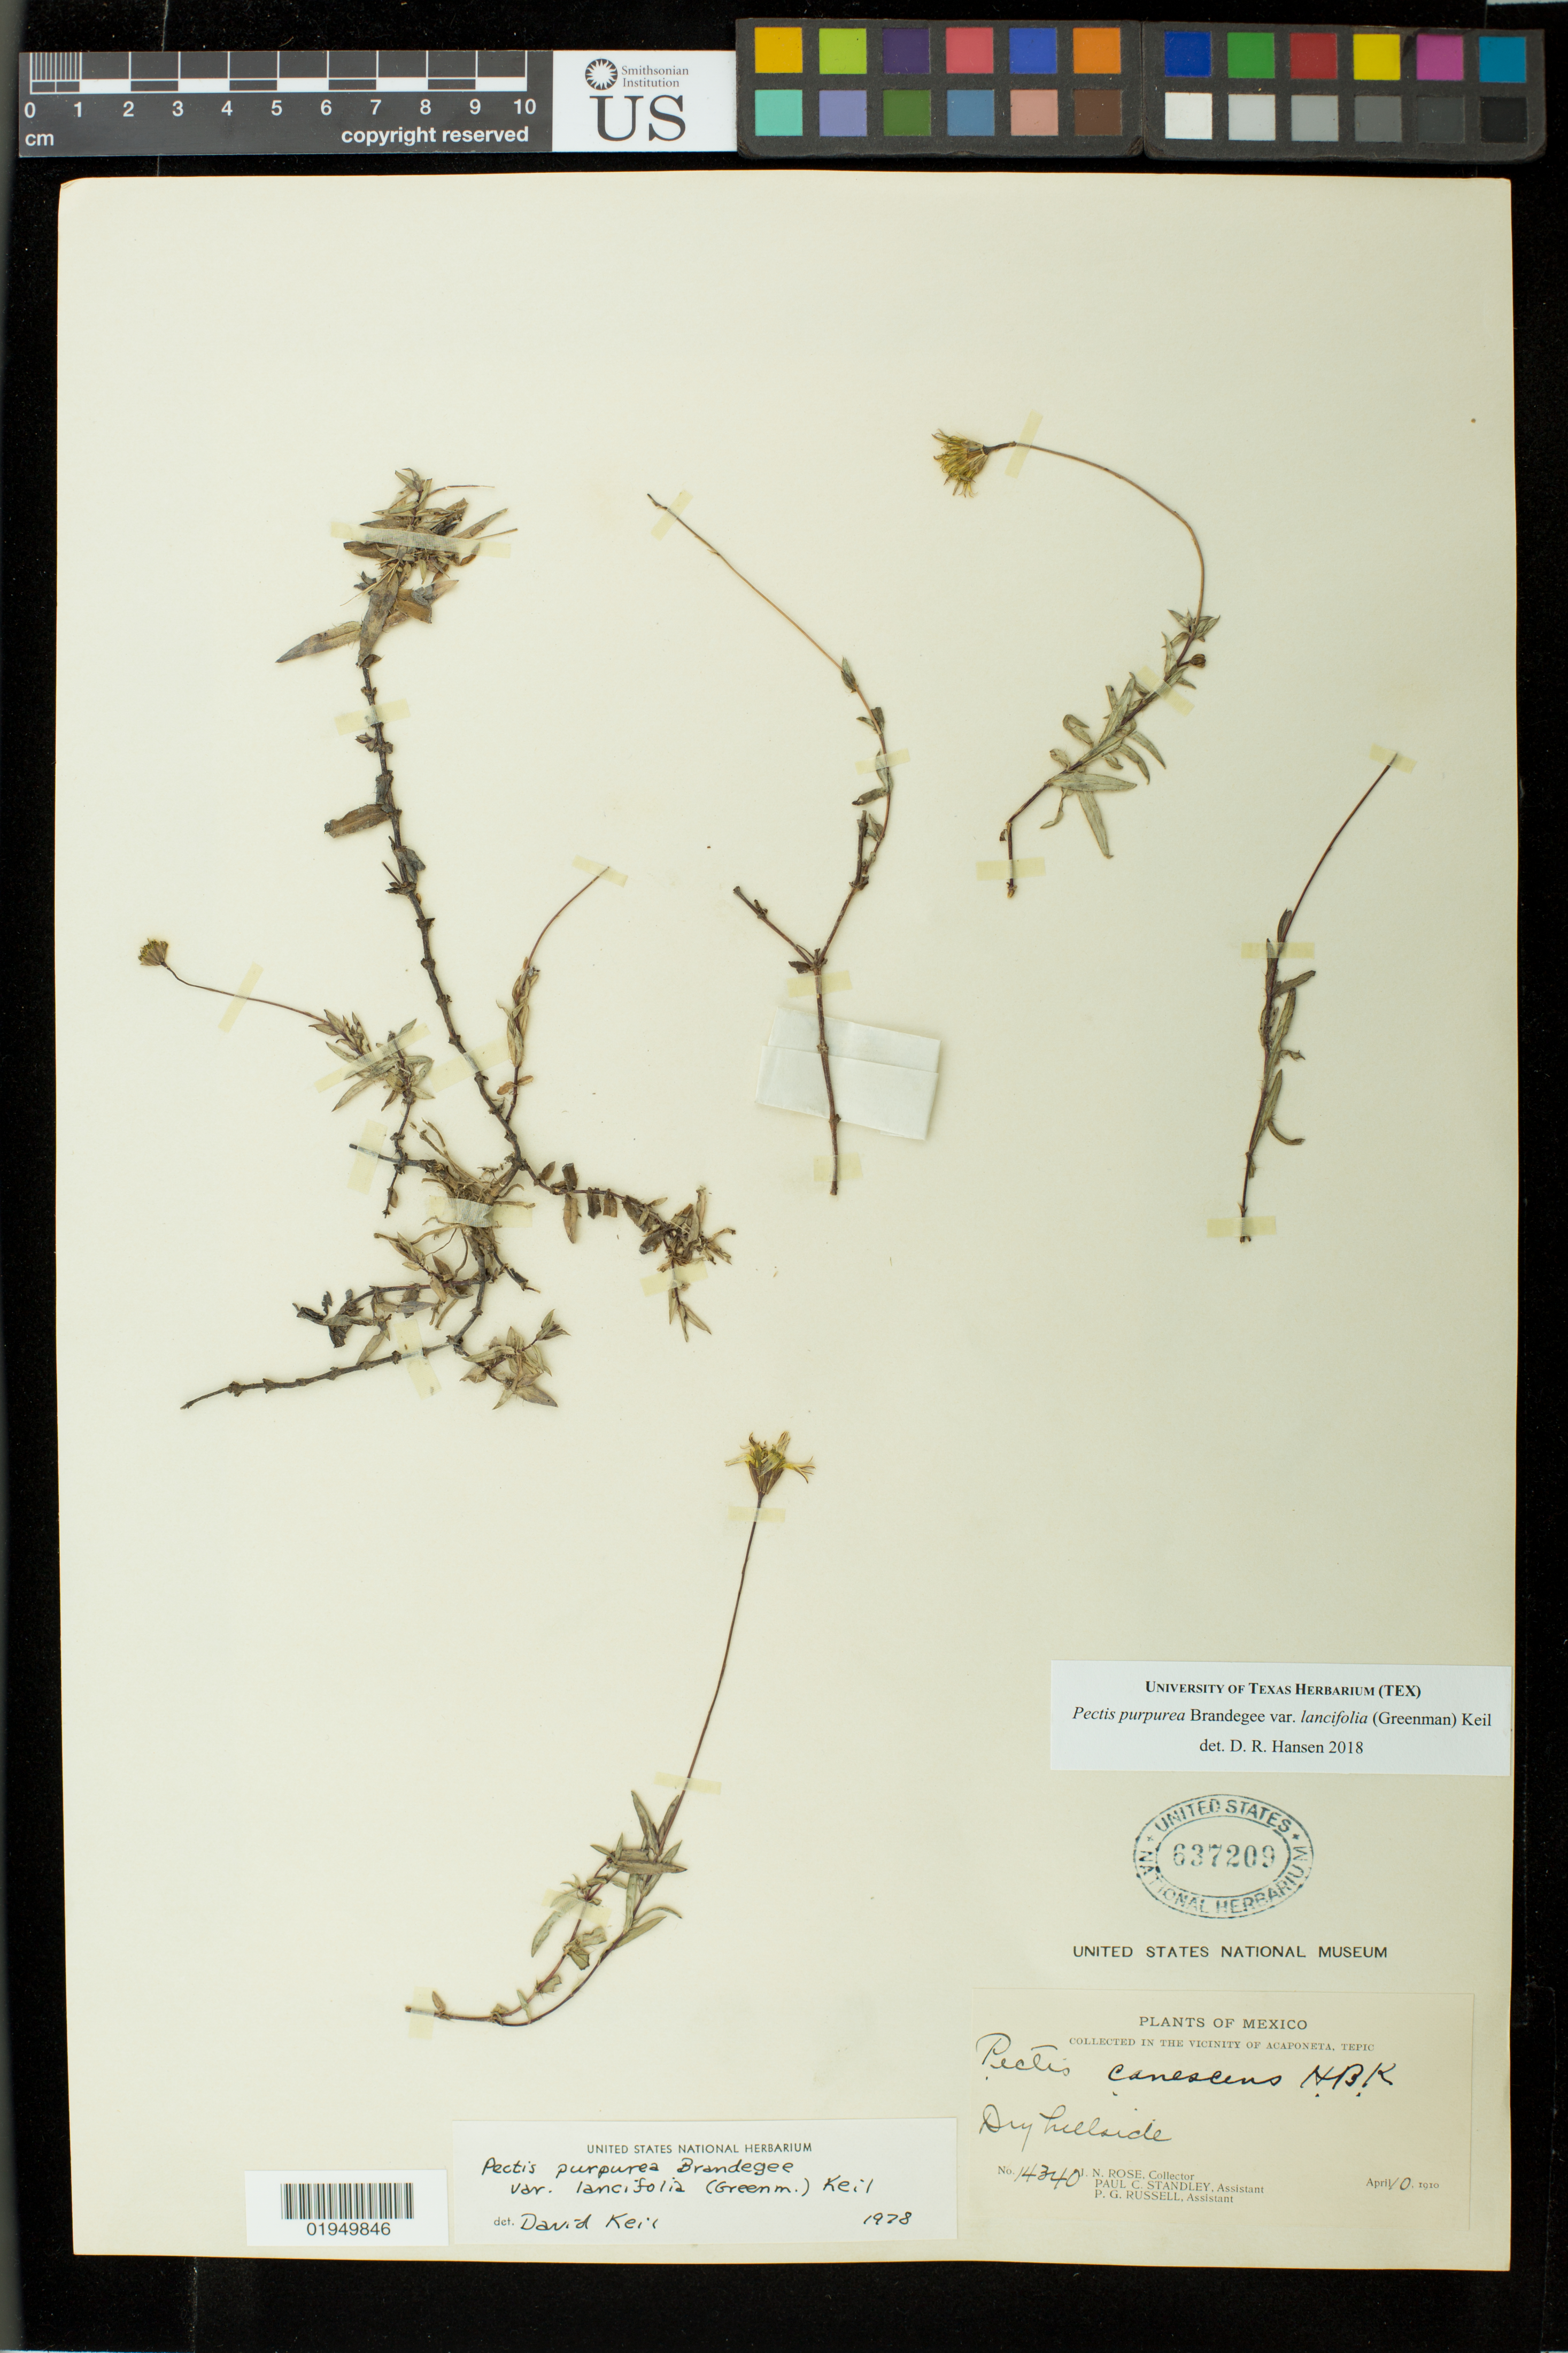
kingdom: Plantae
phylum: Tracheophyta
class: Magnoliopsida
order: Asterales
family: Asteraceae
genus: Pectis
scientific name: Pectis purpurea var. lancifolia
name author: (Greenm.) D.J. Keil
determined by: Hansen, D. R.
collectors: J. N. Rose, P. C. Standley & P. G. Russell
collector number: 14340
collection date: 1910-04-10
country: Mexico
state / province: Nayarit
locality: Collected in the vicinity of Acaponeta, Tepic.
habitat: Dry hillside.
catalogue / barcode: US 637209